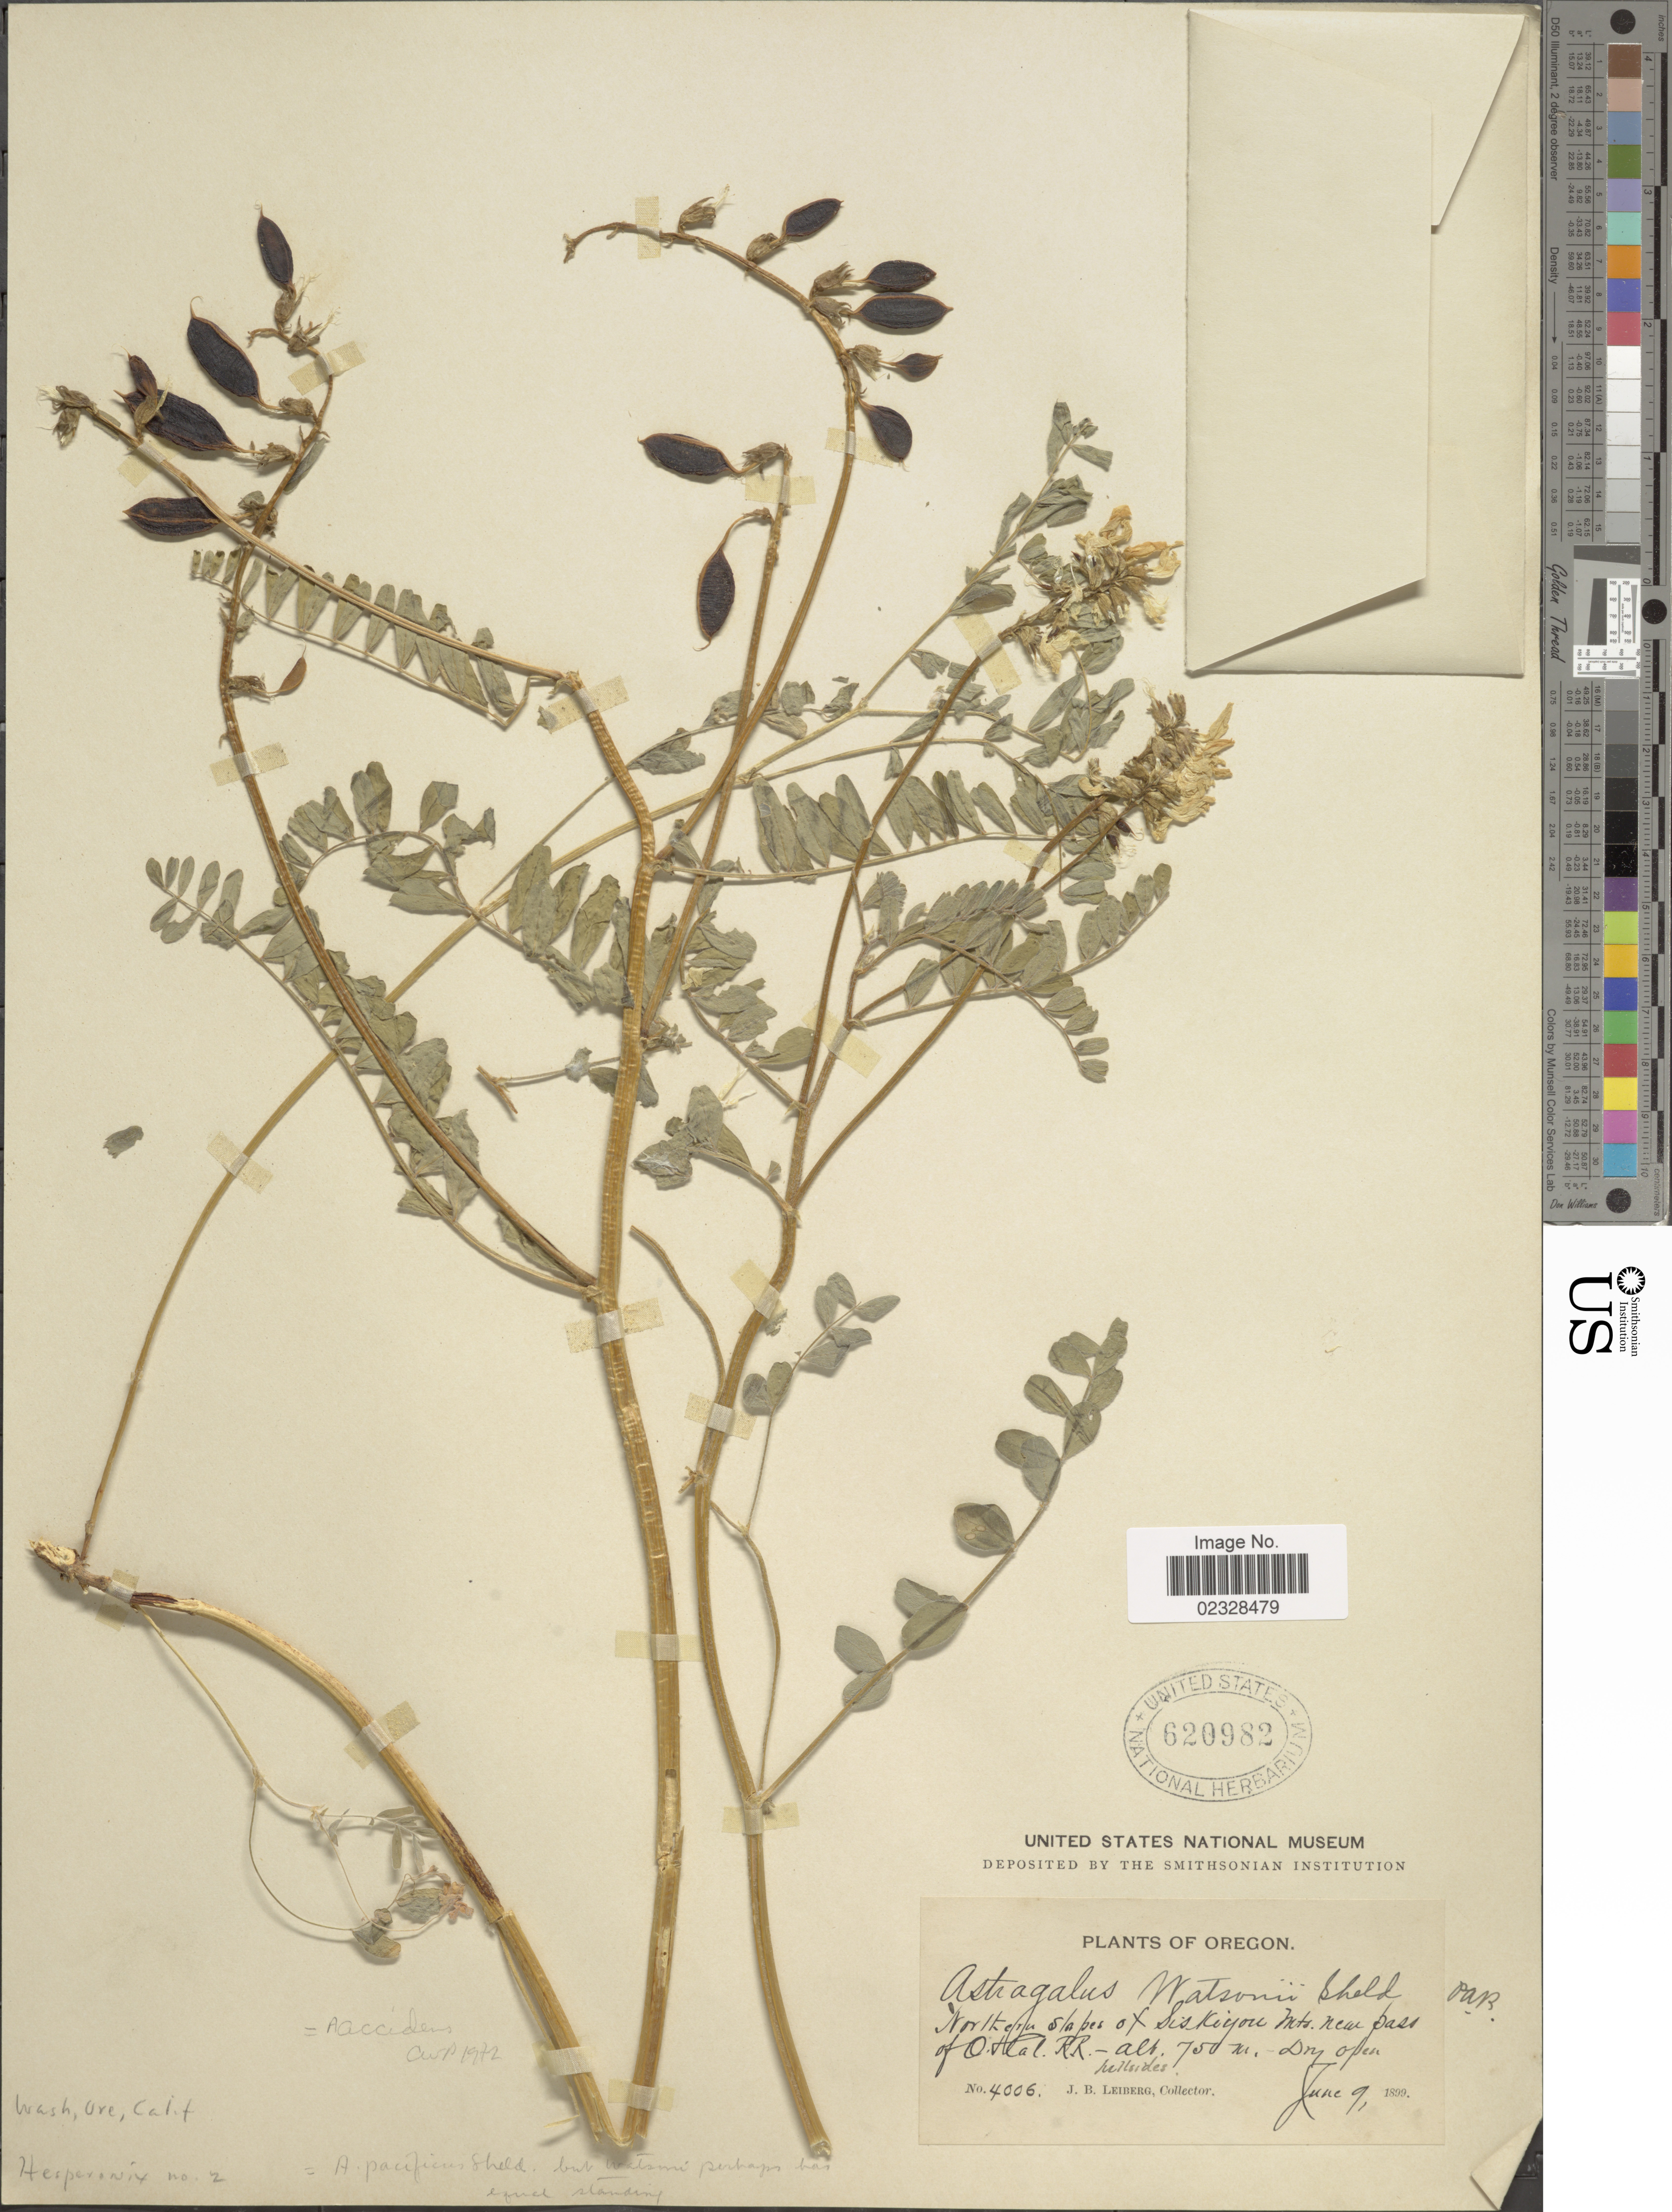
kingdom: Plantae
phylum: Tracheophyta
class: Magnoliopsida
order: Fabales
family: Fabaceae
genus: Astragalus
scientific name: Astragalus accidens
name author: S. Watson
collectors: J. B. Leiberg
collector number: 4006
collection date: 1899-06-09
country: United States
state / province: Oregon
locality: Northern slopes of Siskiyou Mts. new pass of O. + Cal. R.R.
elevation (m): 750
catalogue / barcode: US 620982